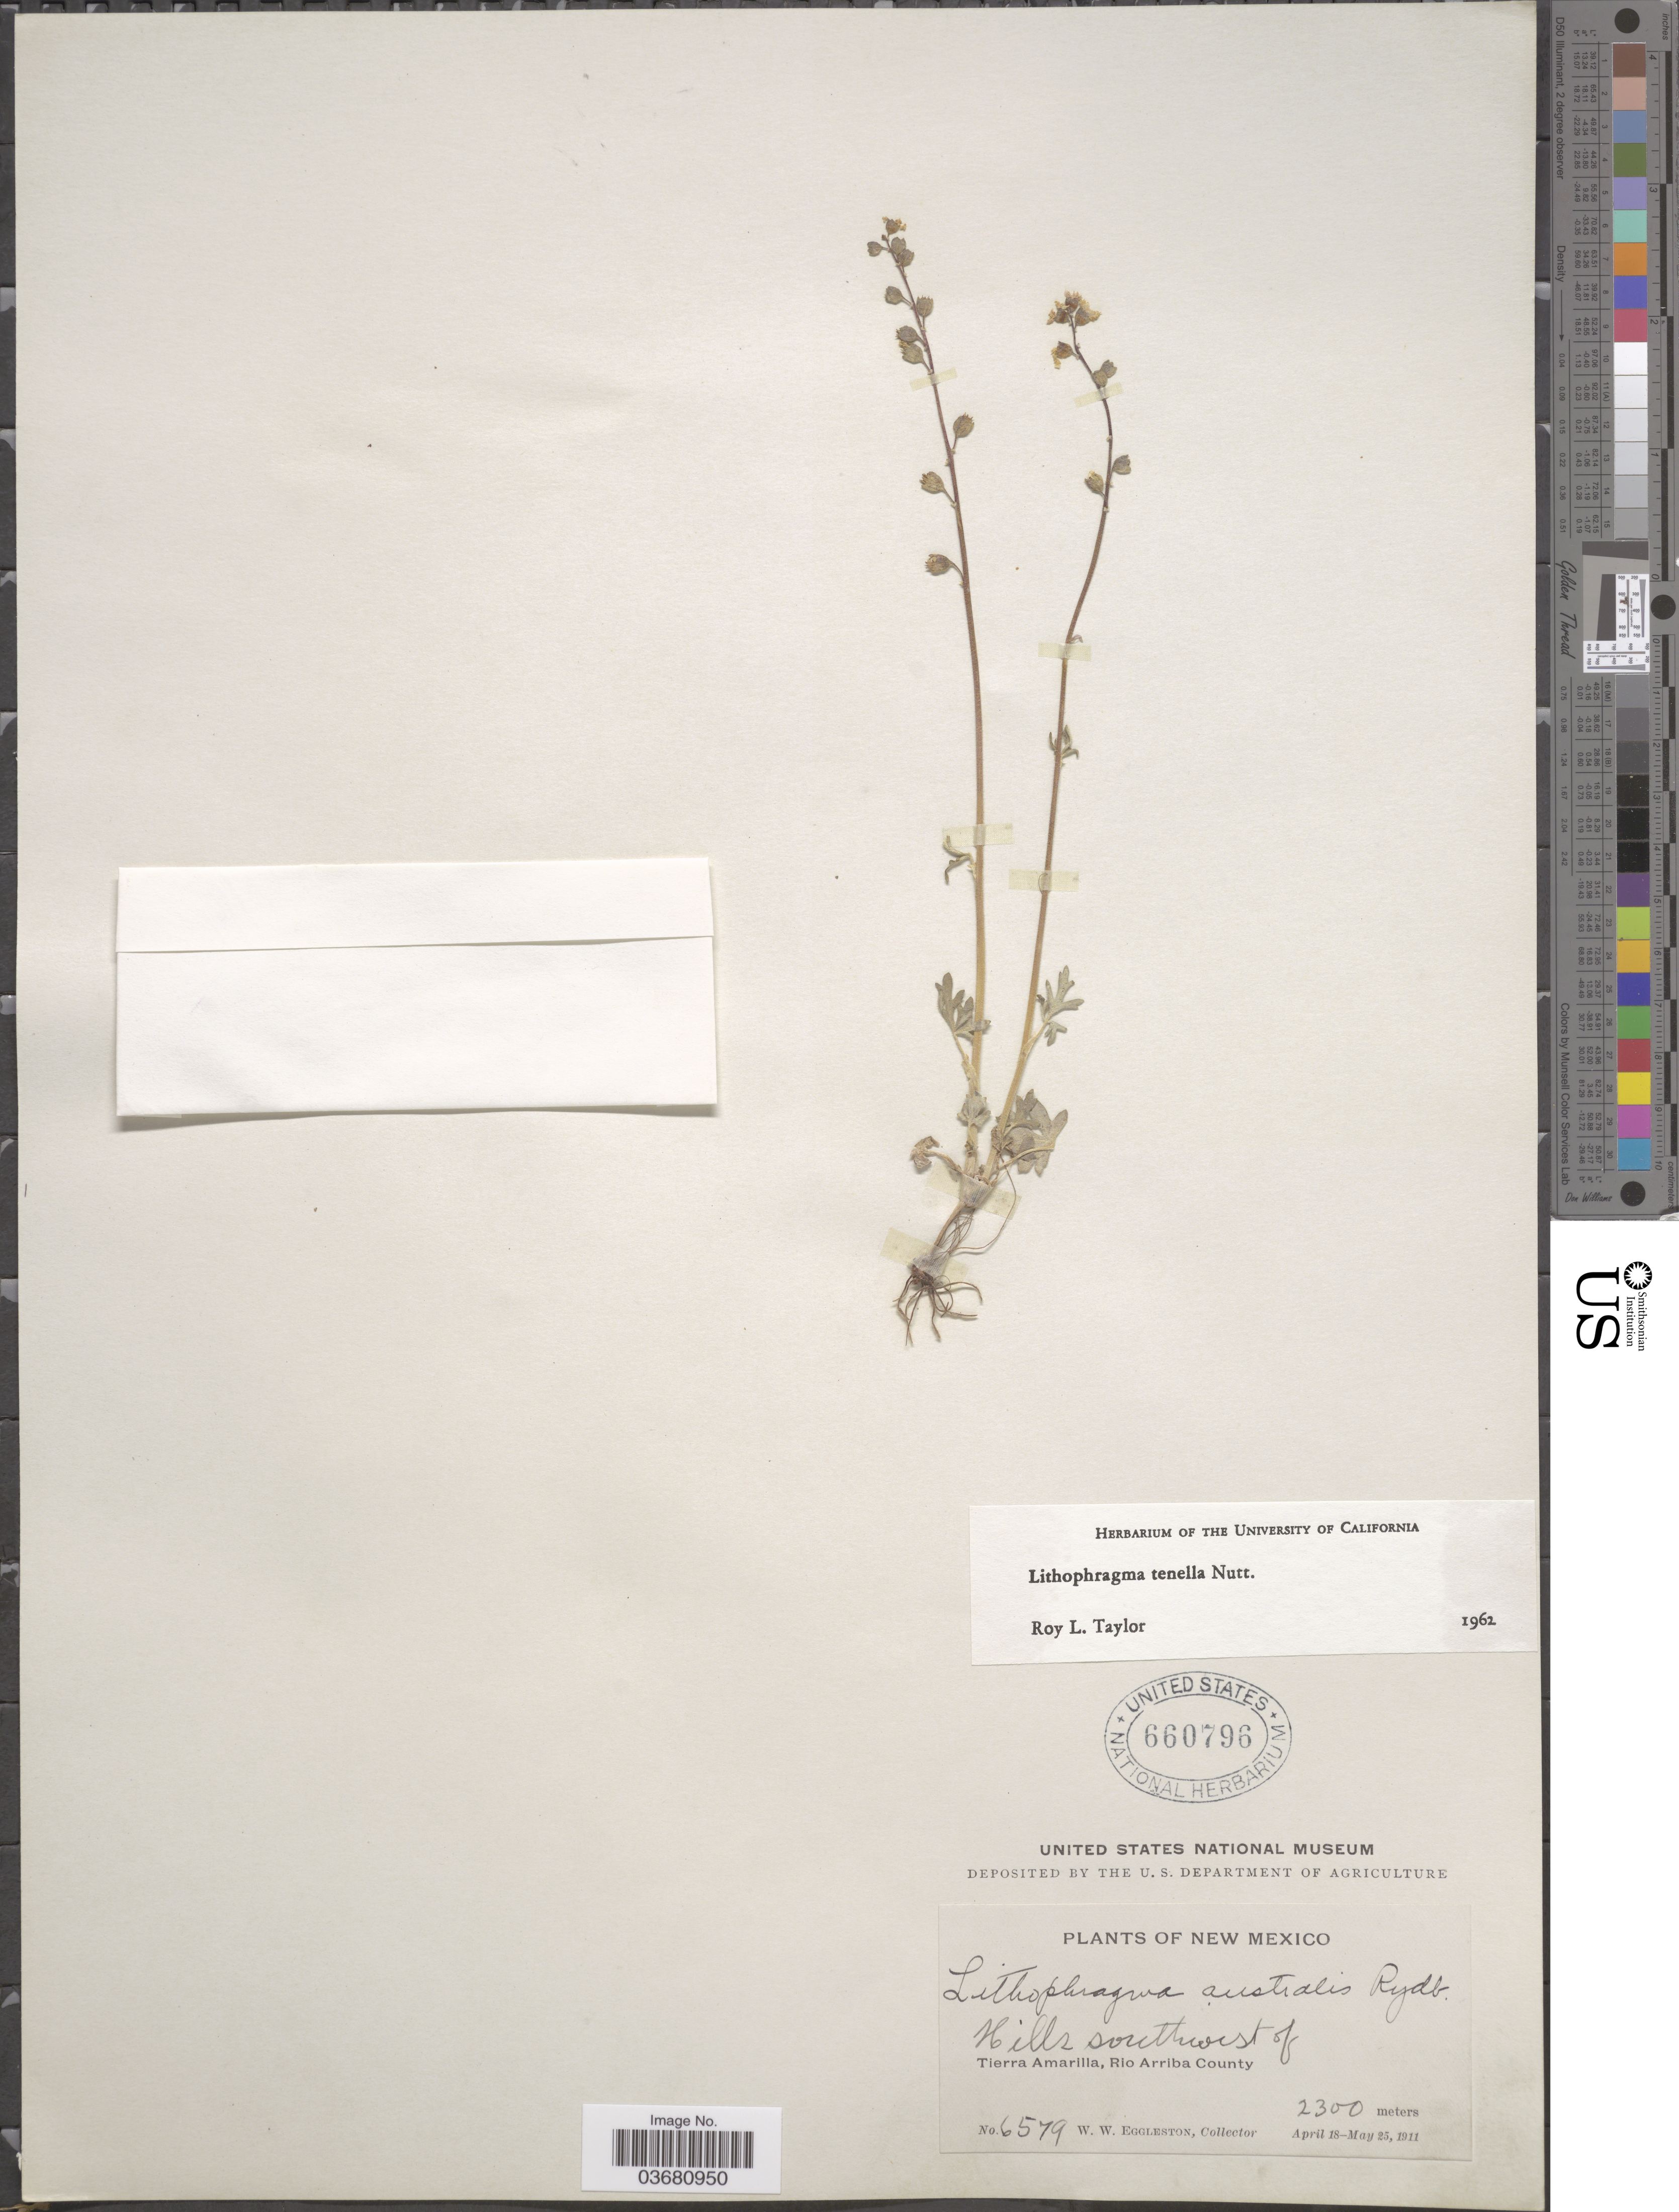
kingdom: Plantae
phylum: Tracheophyta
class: Magnoliopsida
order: Saxifragales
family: Saxifragaceae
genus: Lithophragma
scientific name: Lithophragma tenellum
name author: Nutt.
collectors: W. W. Eggleston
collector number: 6579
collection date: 1911-04-18/1911-05-25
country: United States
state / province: New Mexico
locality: Hills southwest of Tierra Amarilla, Rio Arriba County.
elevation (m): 2300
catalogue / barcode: US 660796